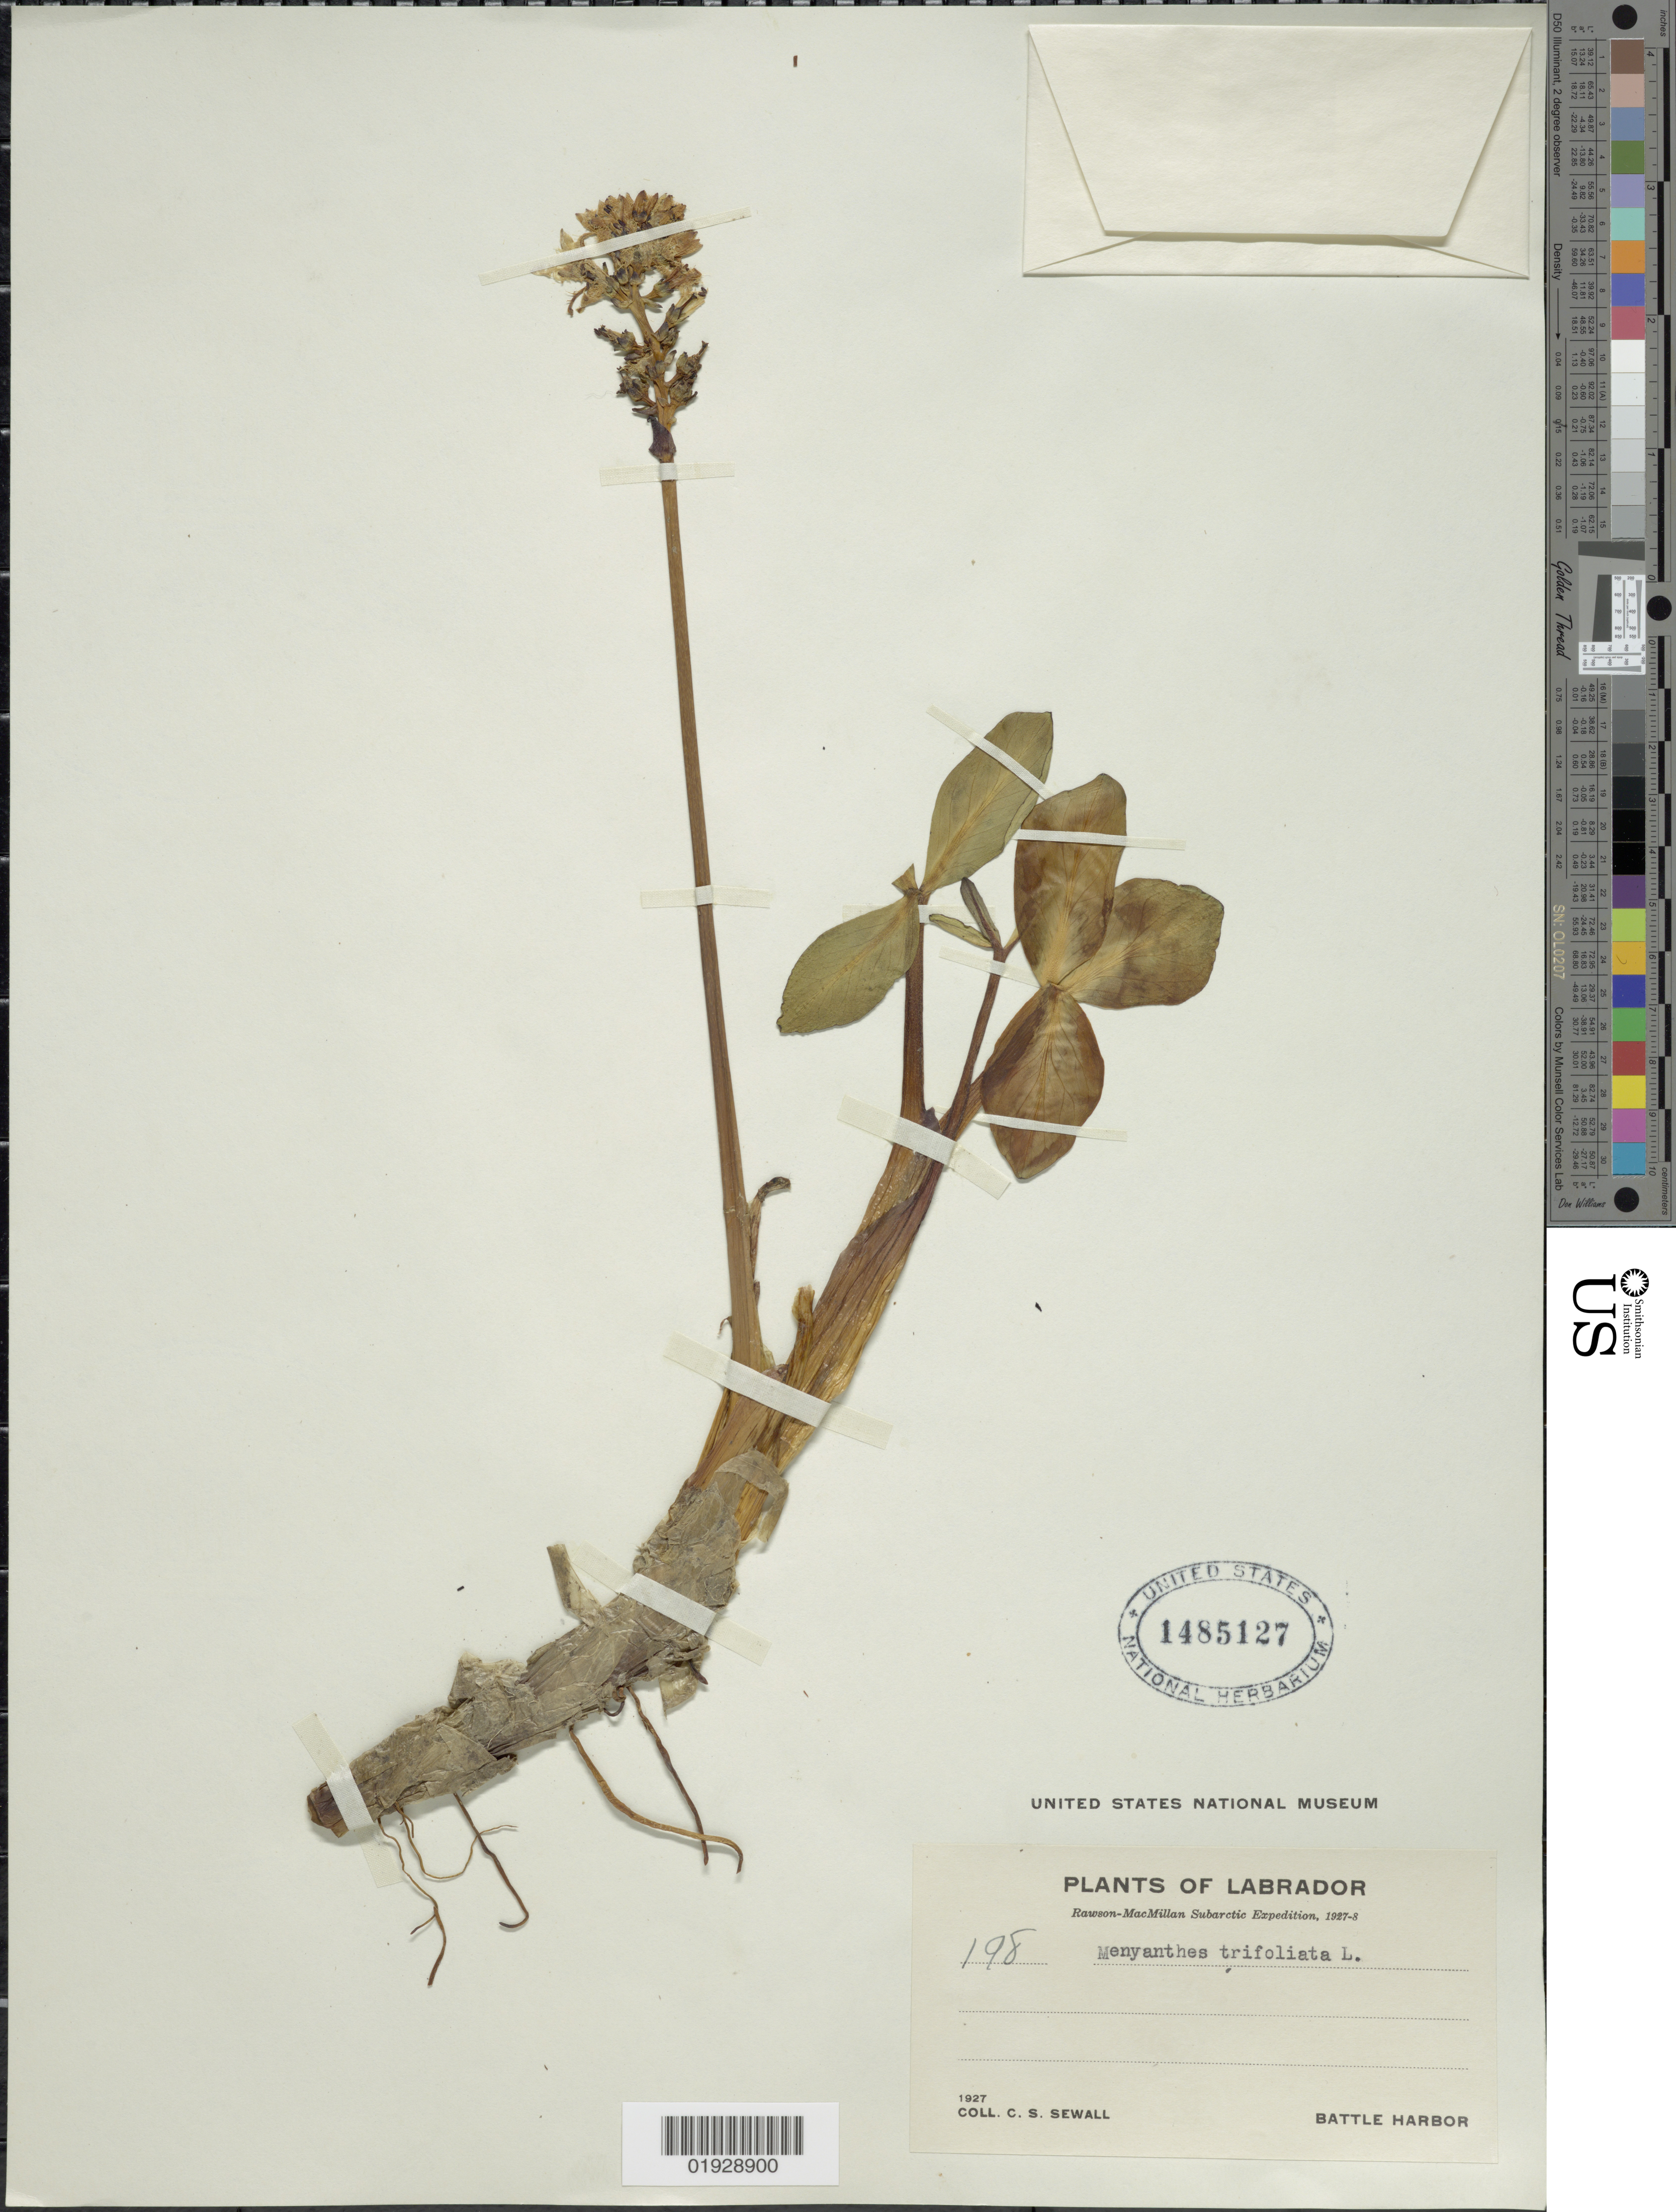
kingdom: Plantae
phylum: Tracheophyta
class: Magnoliopsida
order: Asterales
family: Menyanthaceae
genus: Menyanthes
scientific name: Menyanthes trifoliata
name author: L.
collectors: C. Sewall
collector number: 198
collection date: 1927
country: Canada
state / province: Newfoundland and Labrador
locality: Labrador, Battle Harbor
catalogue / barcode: US 1485127